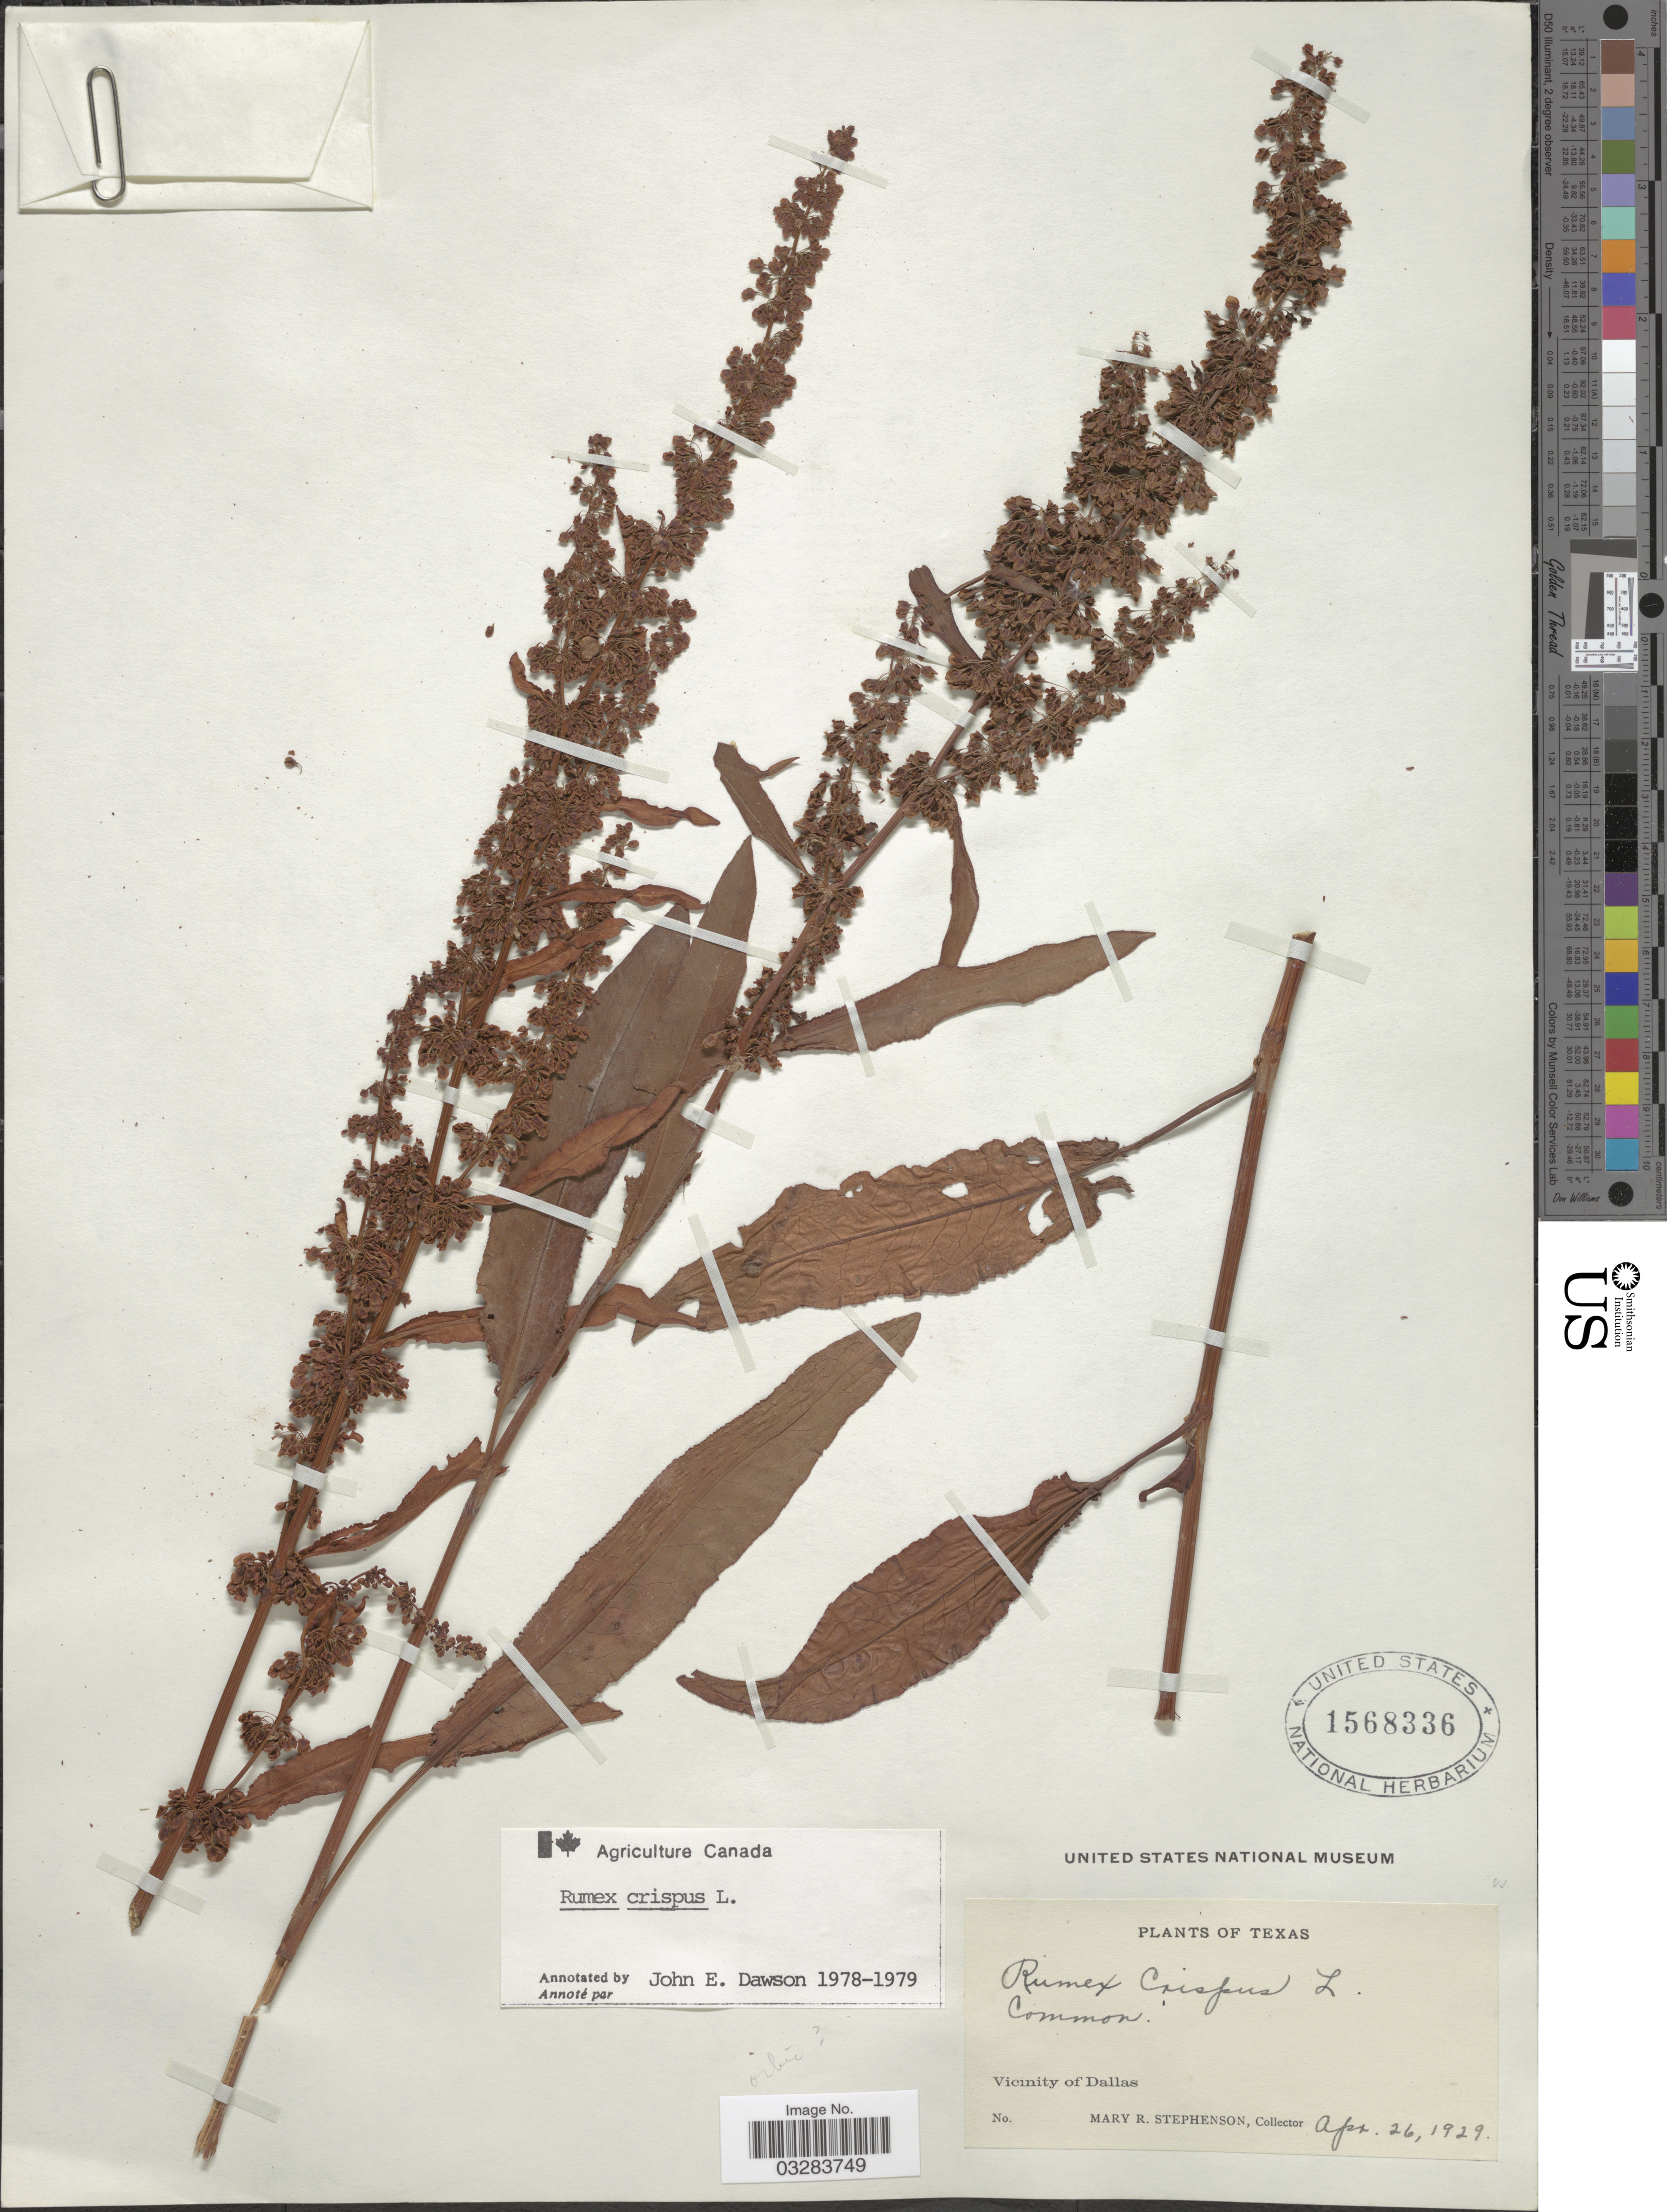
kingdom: Plantae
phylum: Tracheophyta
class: Magnoliopsida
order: Caryophyllales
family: Polygonaceae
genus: Rumex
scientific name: Rumex crispus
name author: L.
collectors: M. Stephenson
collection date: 1929-04-26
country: United States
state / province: Texas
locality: Vicinity of Dallas.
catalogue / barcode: US 1568336